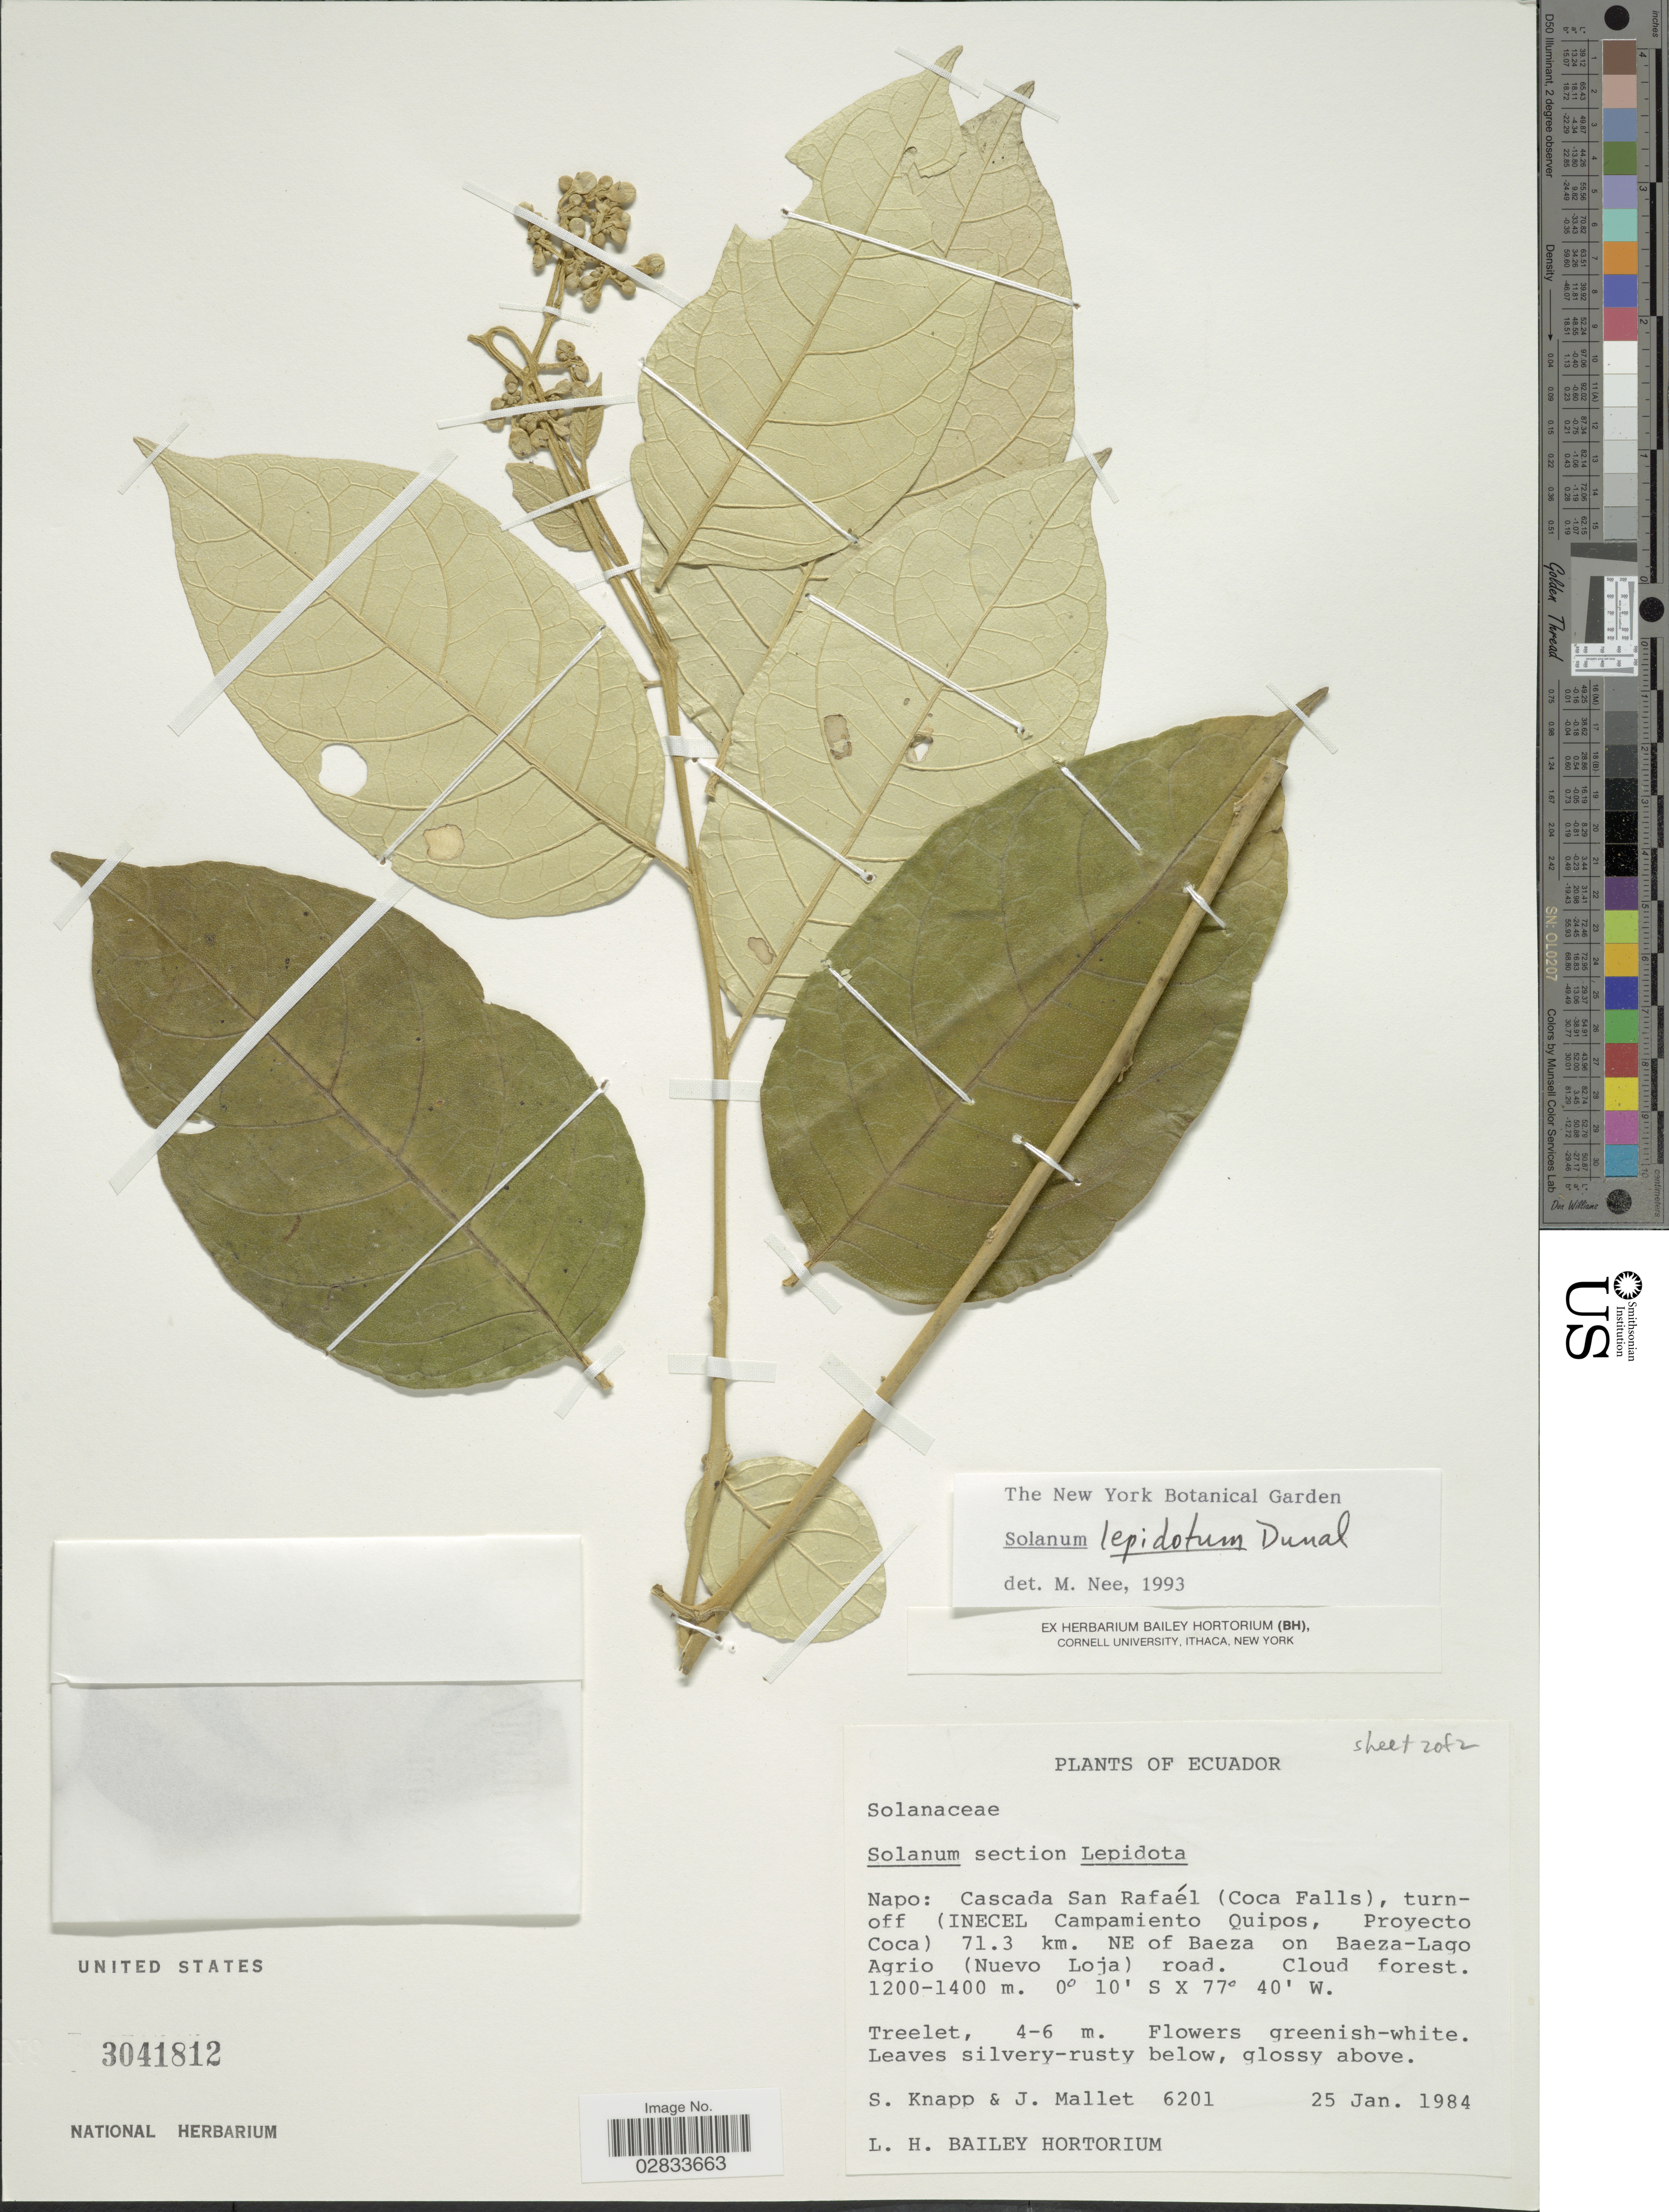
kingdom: Plantae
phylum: Tracheophyta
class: Magnoliopsida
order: Solanales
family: Solanaceae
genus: Solanum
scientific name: Solanum lepidotum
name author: Humb. & Bonpl. ex Dunal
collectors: S. Knapp & J. Mallet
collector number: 6201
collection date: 1984-01-25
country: Ecuador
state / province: Napo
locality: Napo: Cascada San Rafaél (Coca Falls), turnoff (INECEL Campamiento Quipos, Proyecto Coca) 71.3 km. NE of Baeza-Lago Agrio (Nuevo Loja) road, Cloud forest.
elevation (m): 1200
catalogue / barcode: US 3041812